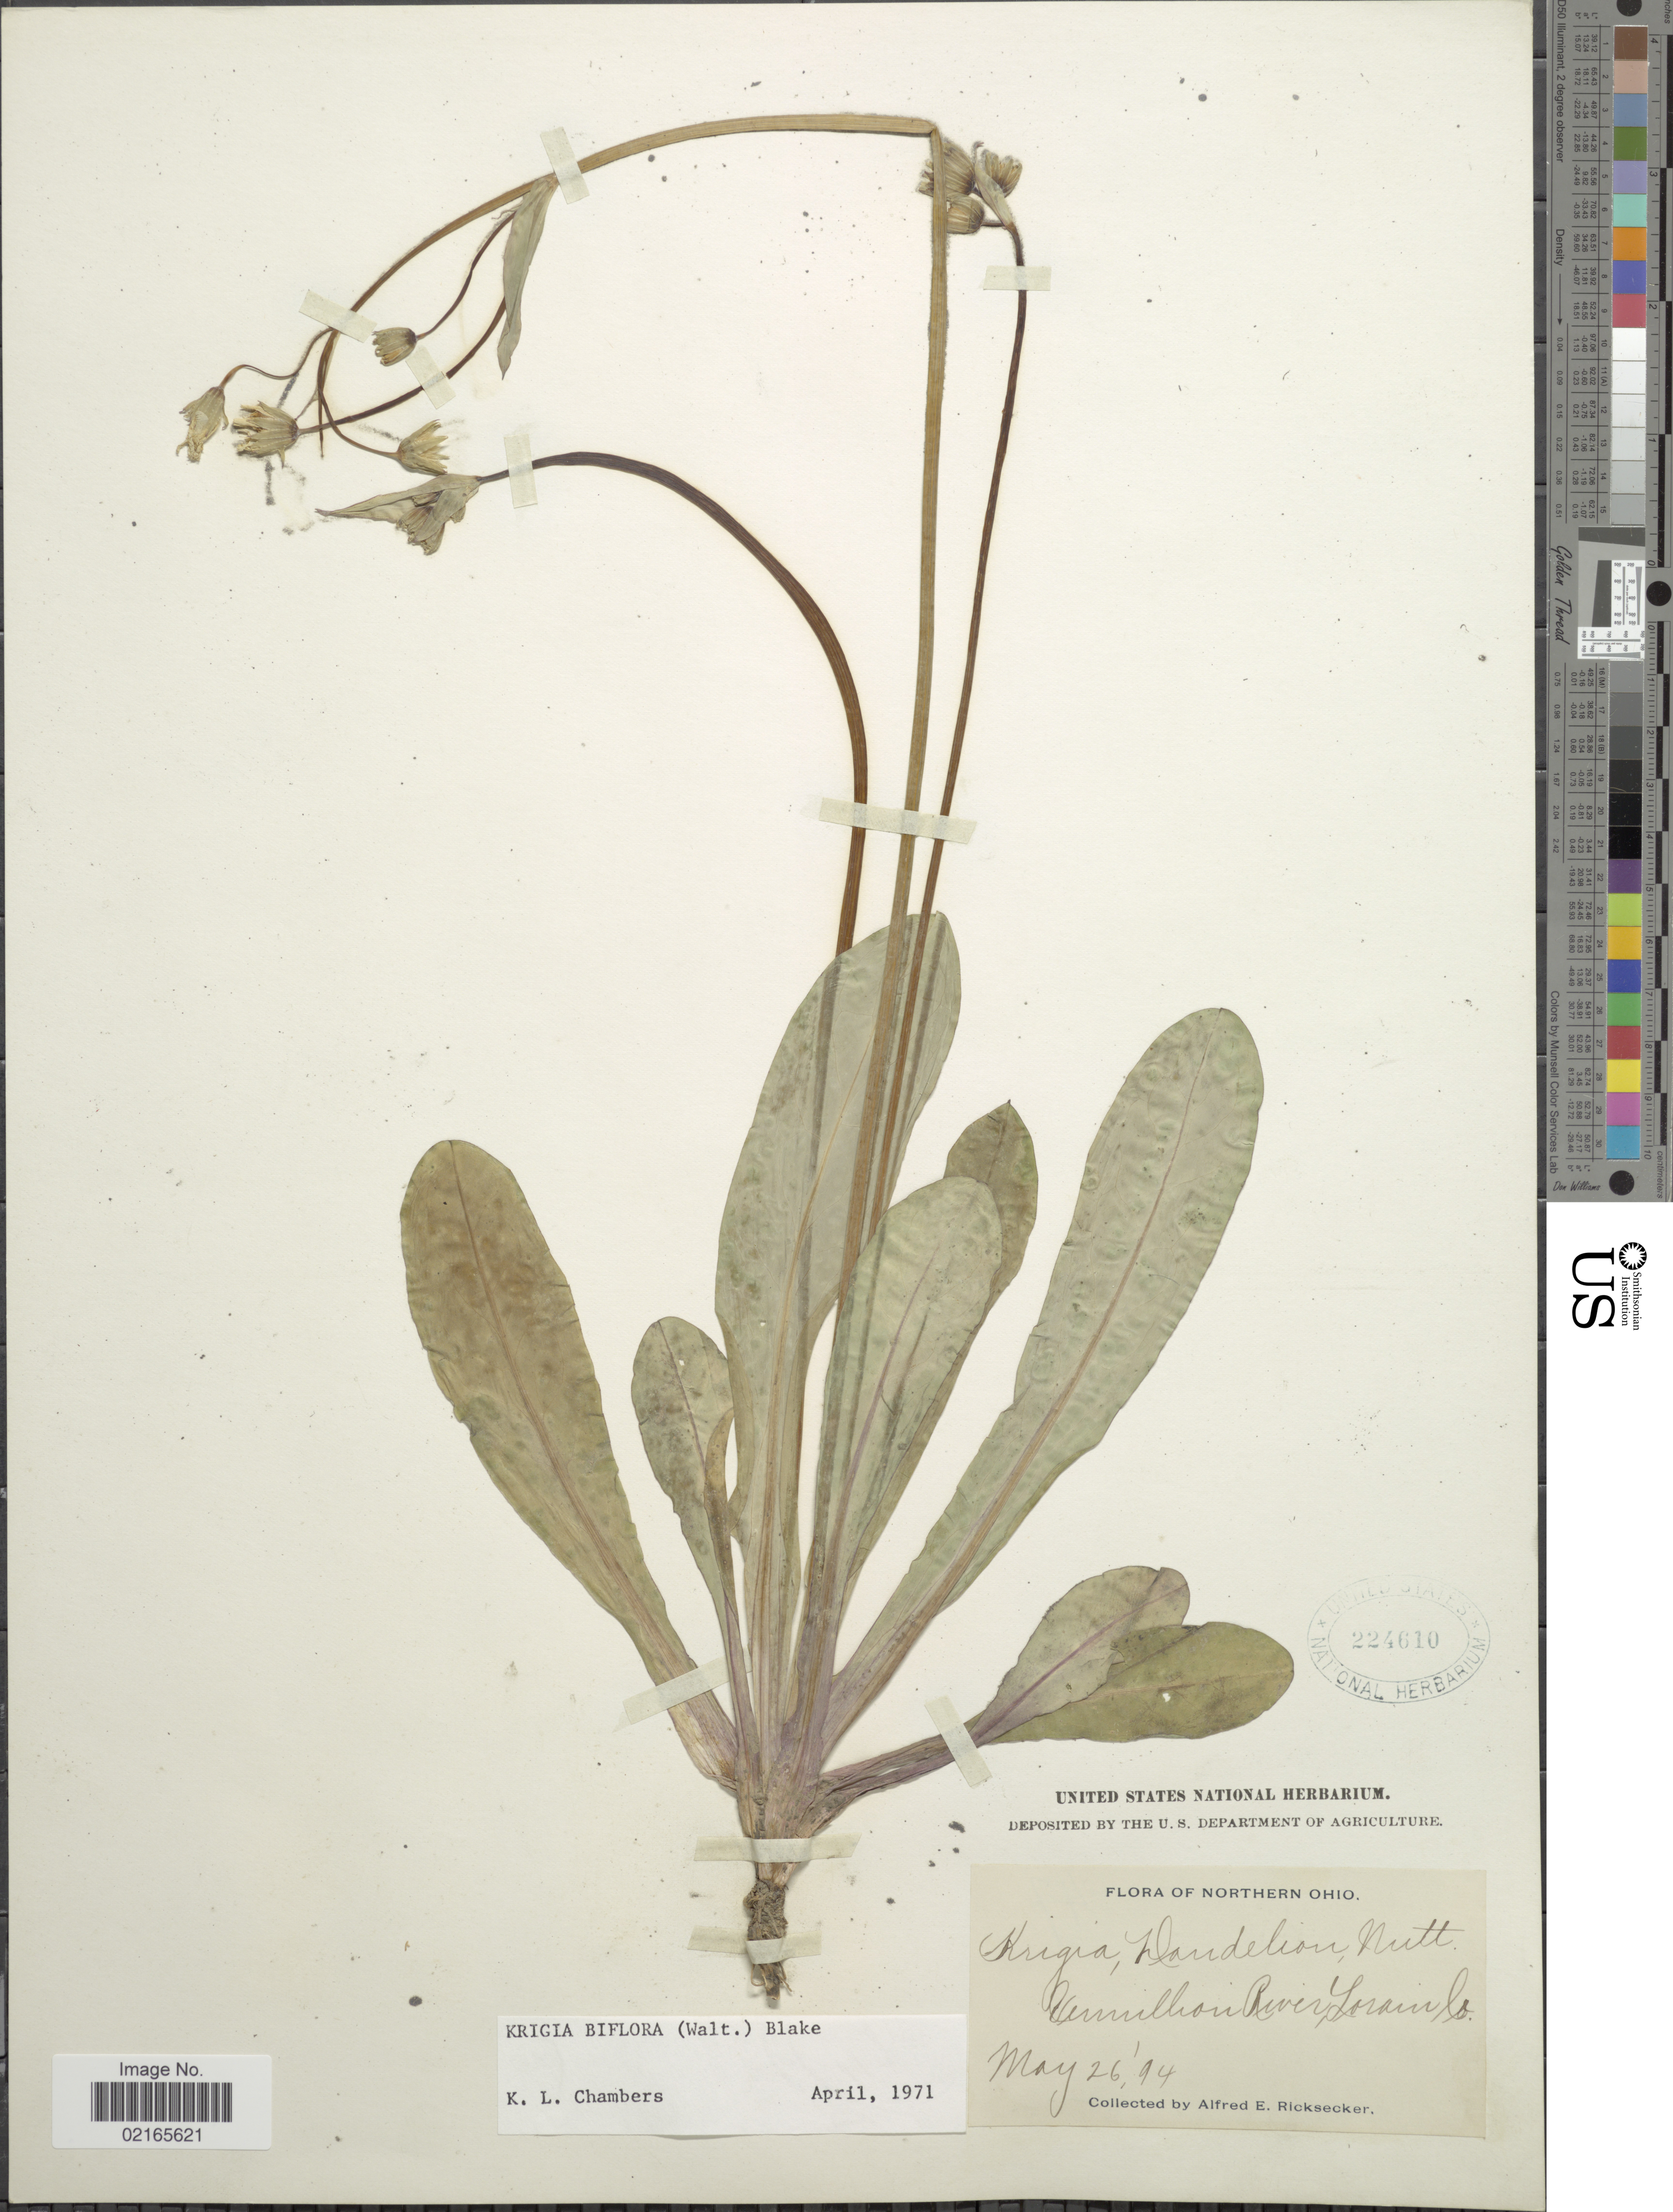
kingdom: Plantae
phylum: Tracheophyta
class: Magnoliopsida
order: Asterales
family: Asteraceae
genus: Krigia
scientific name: Krigia biflora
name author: (Walter) S.F. Blake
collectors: A. E. Ricksecker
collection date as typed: Transcribed d/m/y: 26/5/94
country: United States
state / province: Ohio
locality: Northern Ohio, Vermillion River, Lorain Co.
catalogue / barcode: US 224610